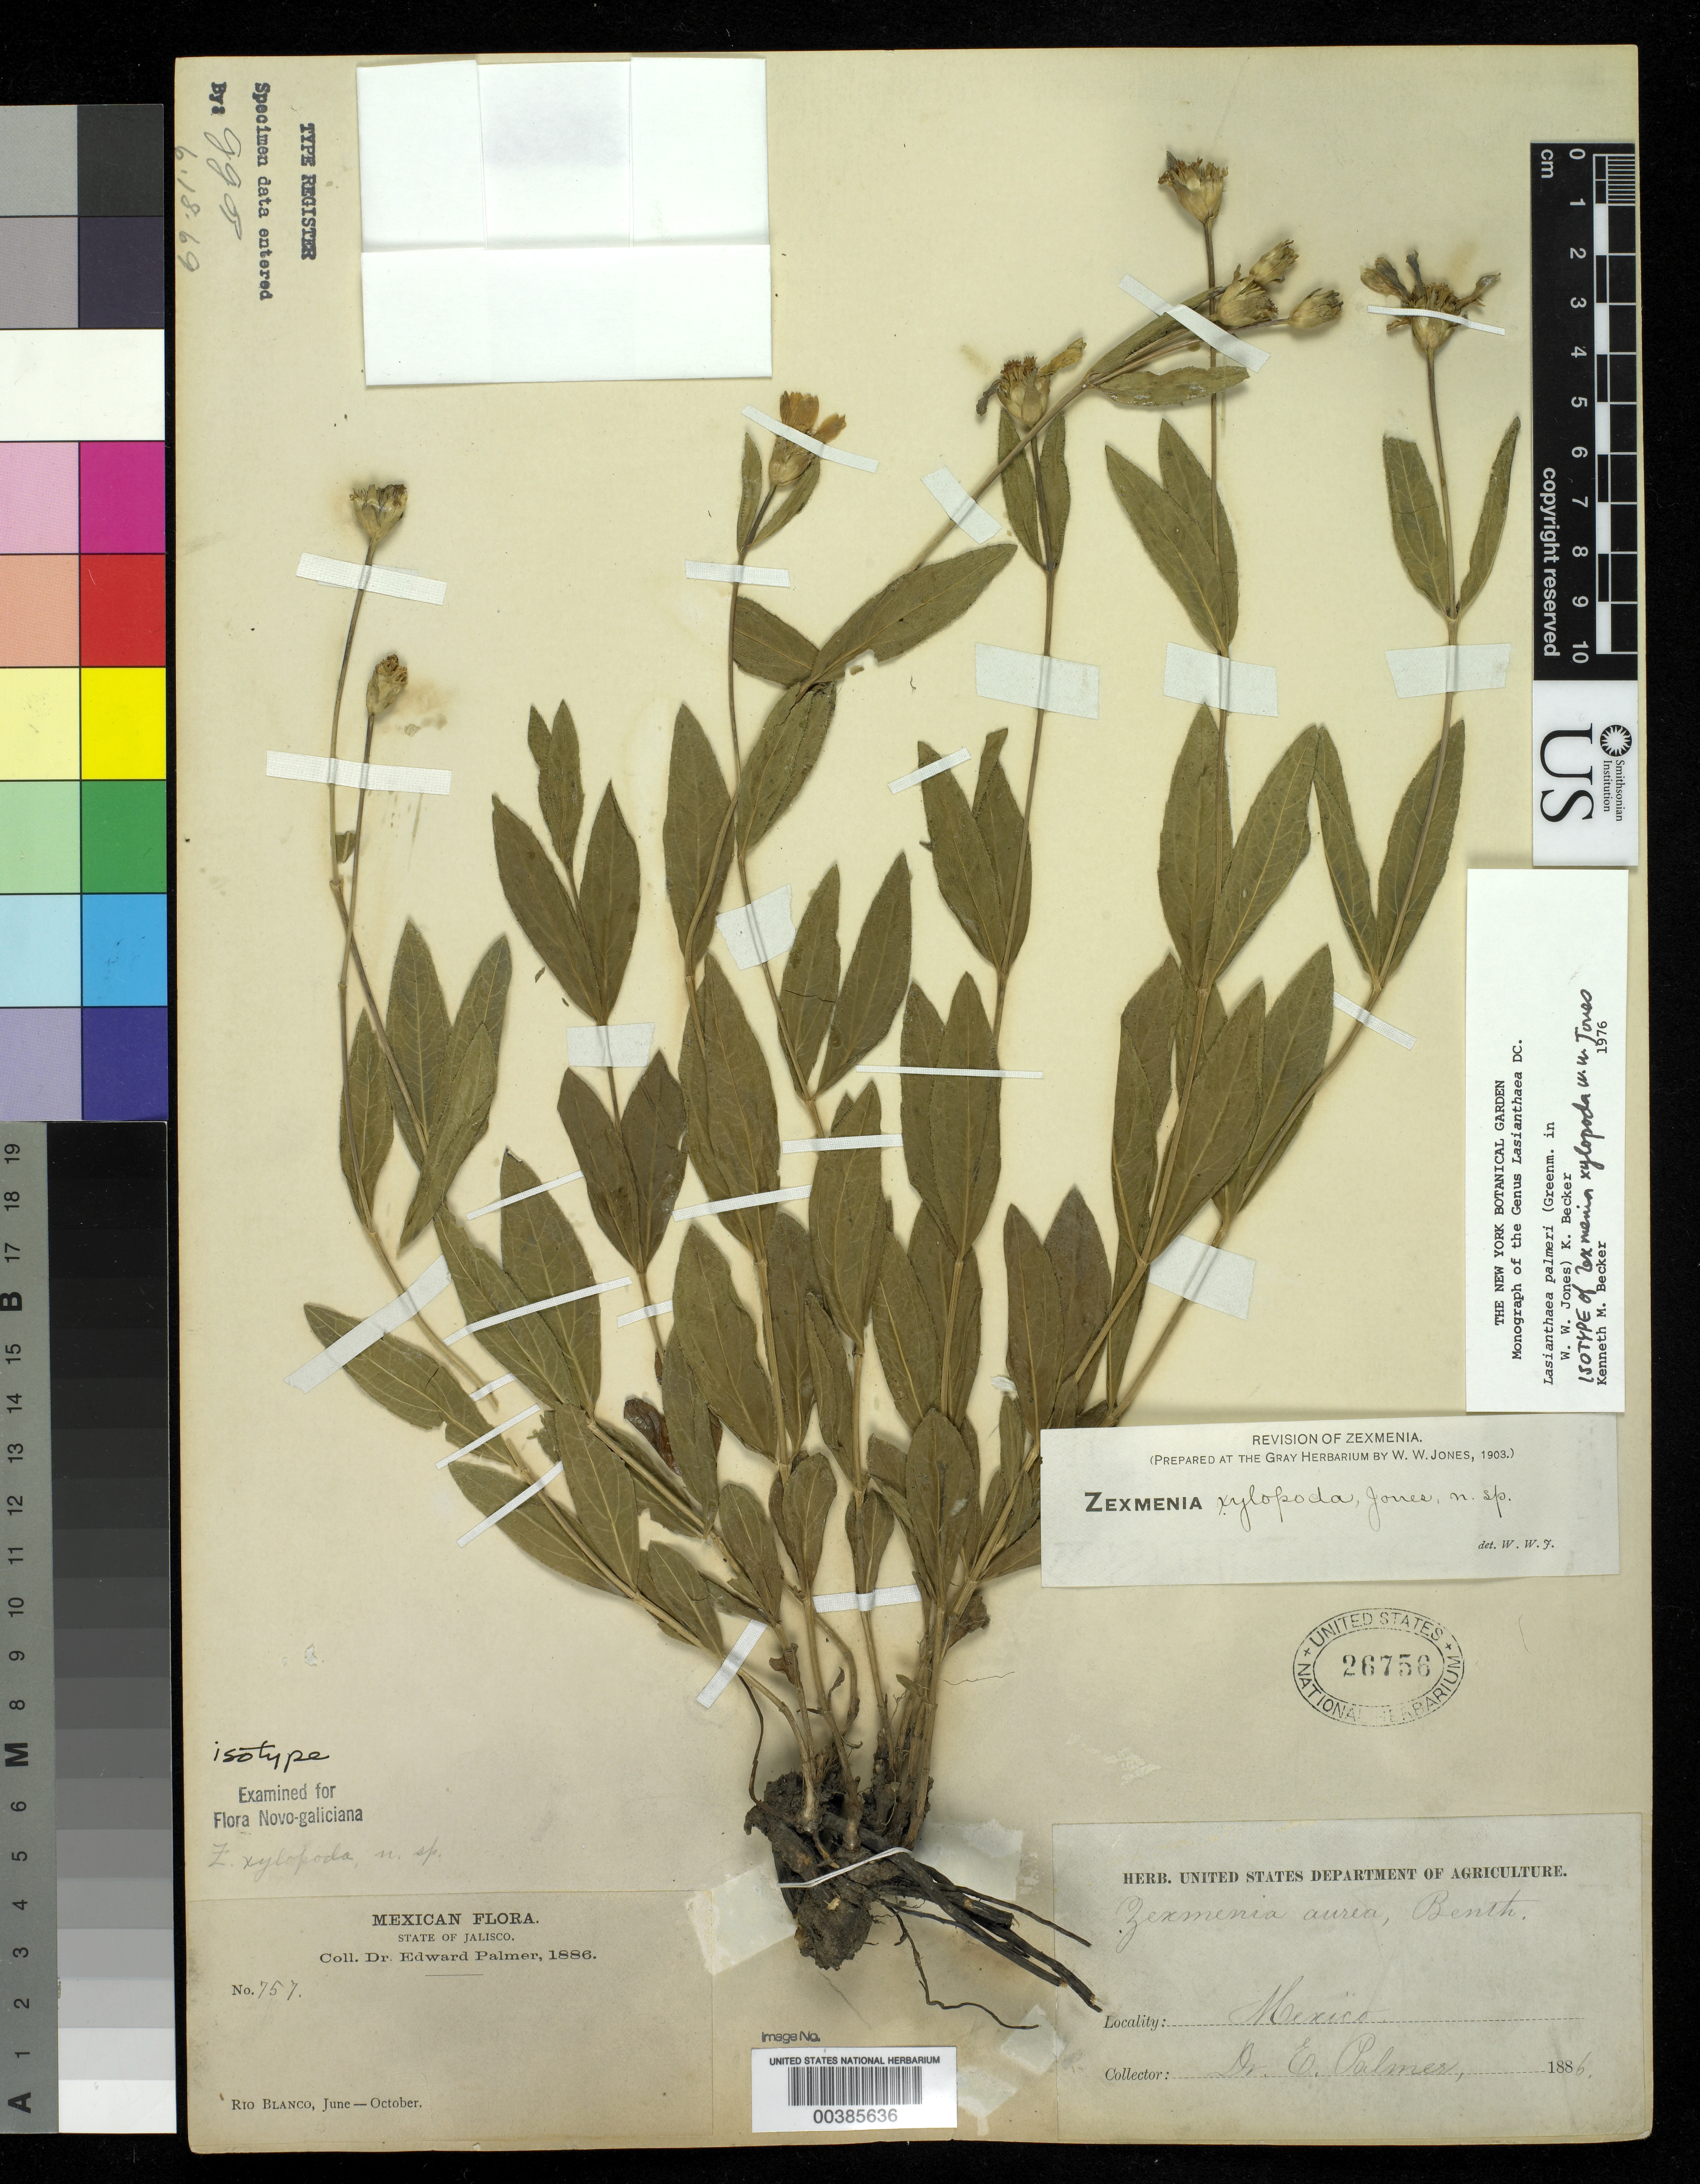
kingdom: Plantae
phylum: Tracheophyta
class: Magnoliopsida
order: Asterales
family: Asteraceae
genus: Zexmenia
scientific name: Zexmenia xylopoda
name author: W.W. Jones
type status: Isotype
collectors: E. Palmer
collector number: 757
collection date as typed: Jun 1886 to -- Oct 1886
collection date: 1886-06/1886-10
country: Mexico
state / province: Jalisco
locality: Rio Blanco.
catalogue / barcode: US 26756